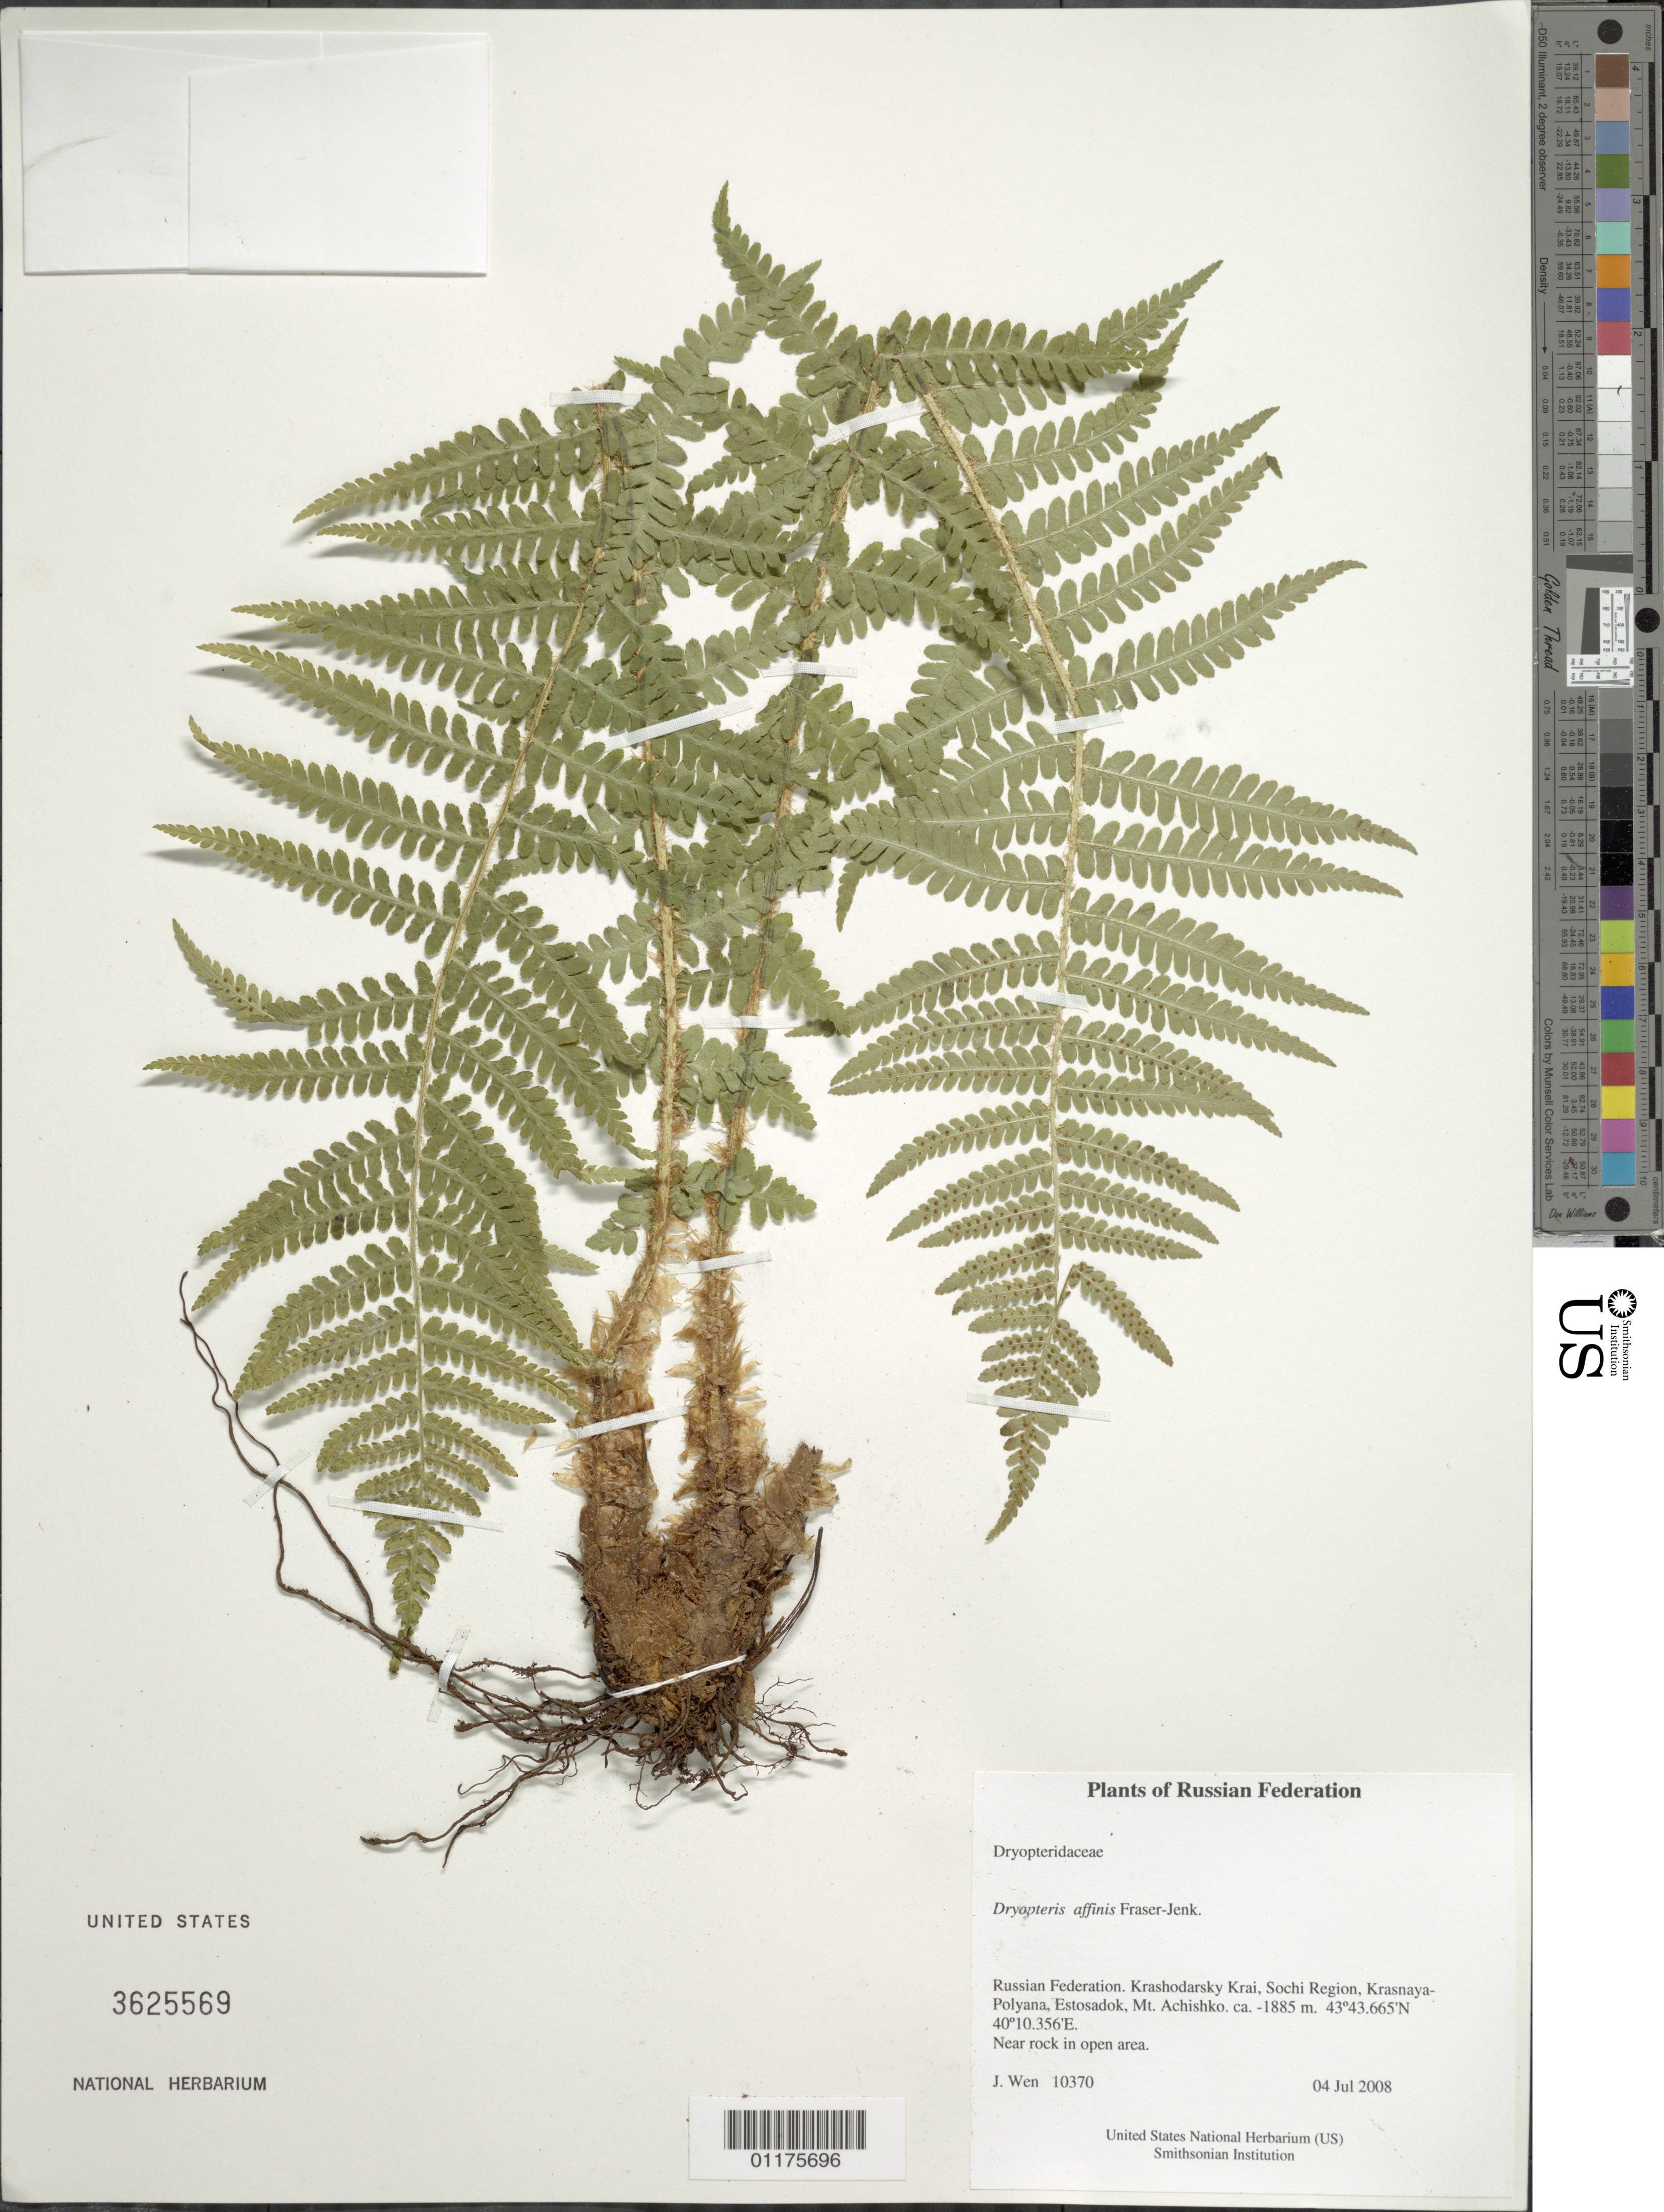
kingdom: Plantae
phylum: Tracheophyta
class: Polypodiopsida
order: Polypodiales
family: Dryopteridaceae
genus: Dryopteris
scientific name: Dryopteris affinis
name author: (Lowe) Fraser-Jenk.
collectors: J. Wen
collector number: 10370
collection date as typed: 04 Jul 2008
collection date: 2008-07-04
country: Russian Federation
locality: Krashodarsky Krai, Sochi Region, Krasnaya-Polyana, Estosadok, Mt. Achishko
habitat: Near rock in open area.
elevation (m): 1885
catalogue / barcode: US 3625569